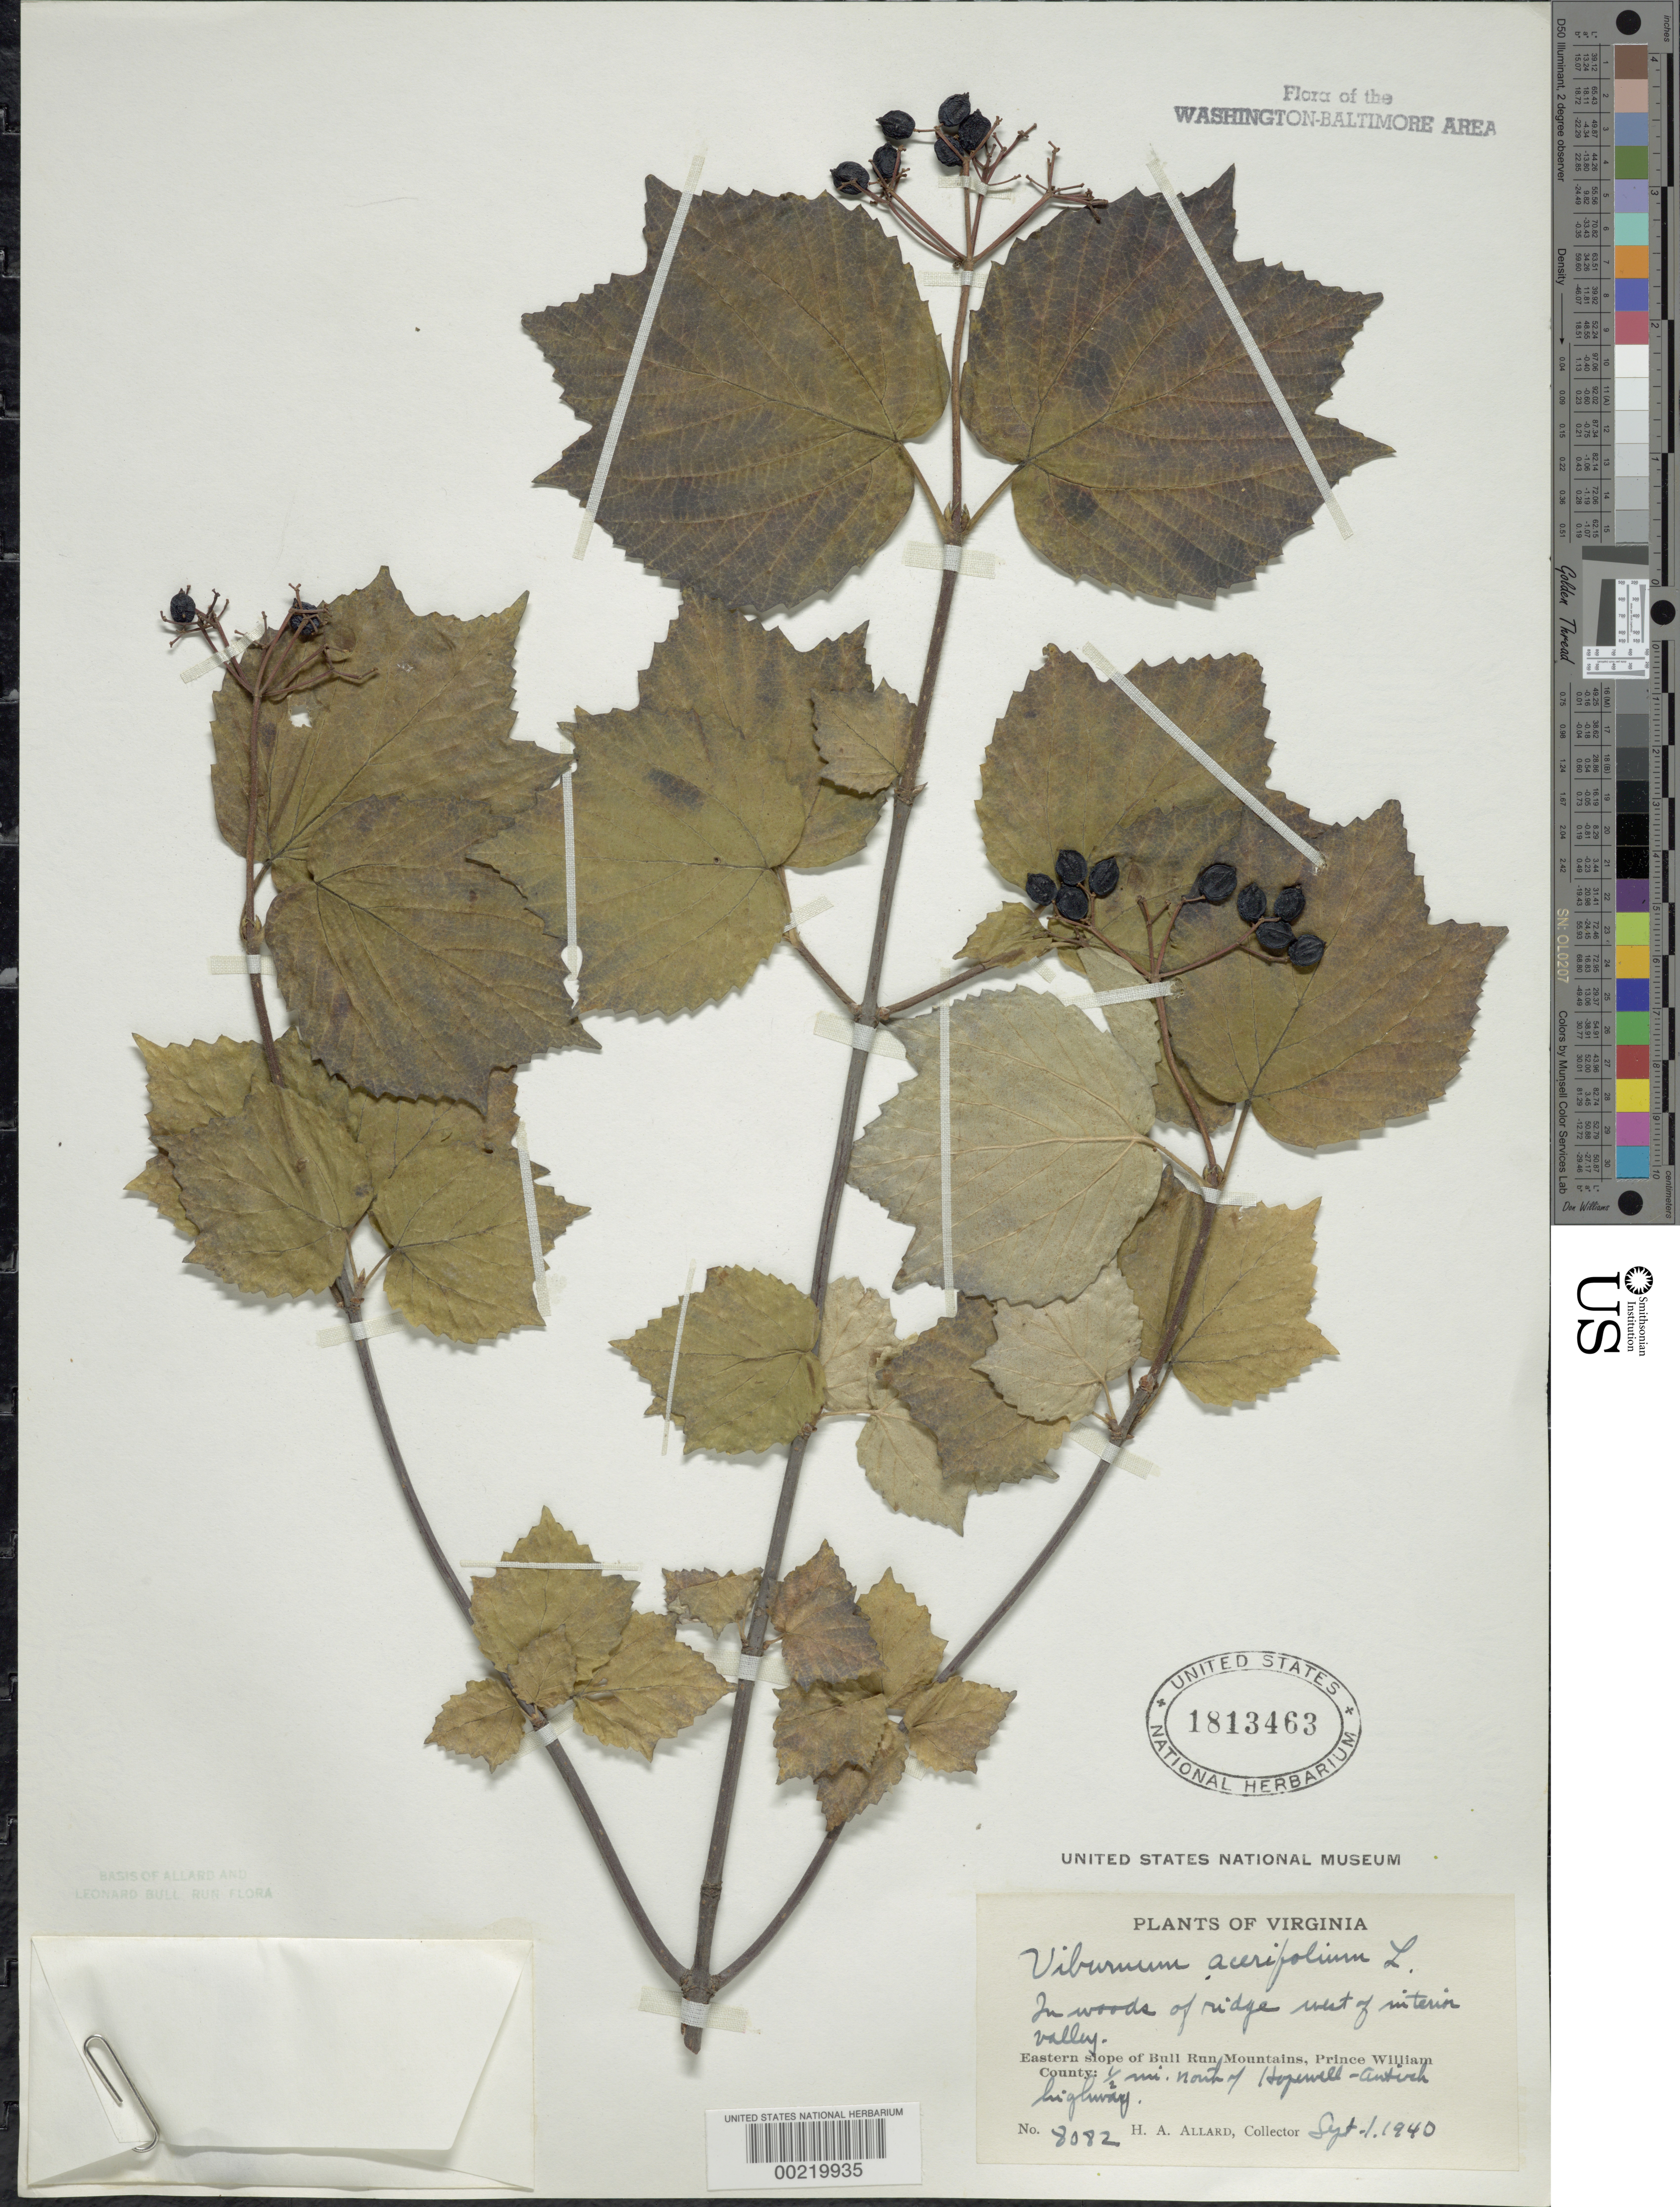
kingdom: Plantae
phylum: Tracheophyta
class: Magnoliopsida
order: Dipsacales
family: Viburnaceae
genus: Viburnum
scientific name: Viburnum acerifolium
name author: L.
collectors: H. A. Allard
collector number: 8082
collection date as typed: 01 Sep 1940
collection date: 1940-09-01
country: United States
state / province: Virginia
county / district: Prince William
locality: East slope of Bull Run Mts., Hopewell-Antioch Highway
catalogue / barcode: US 1813463